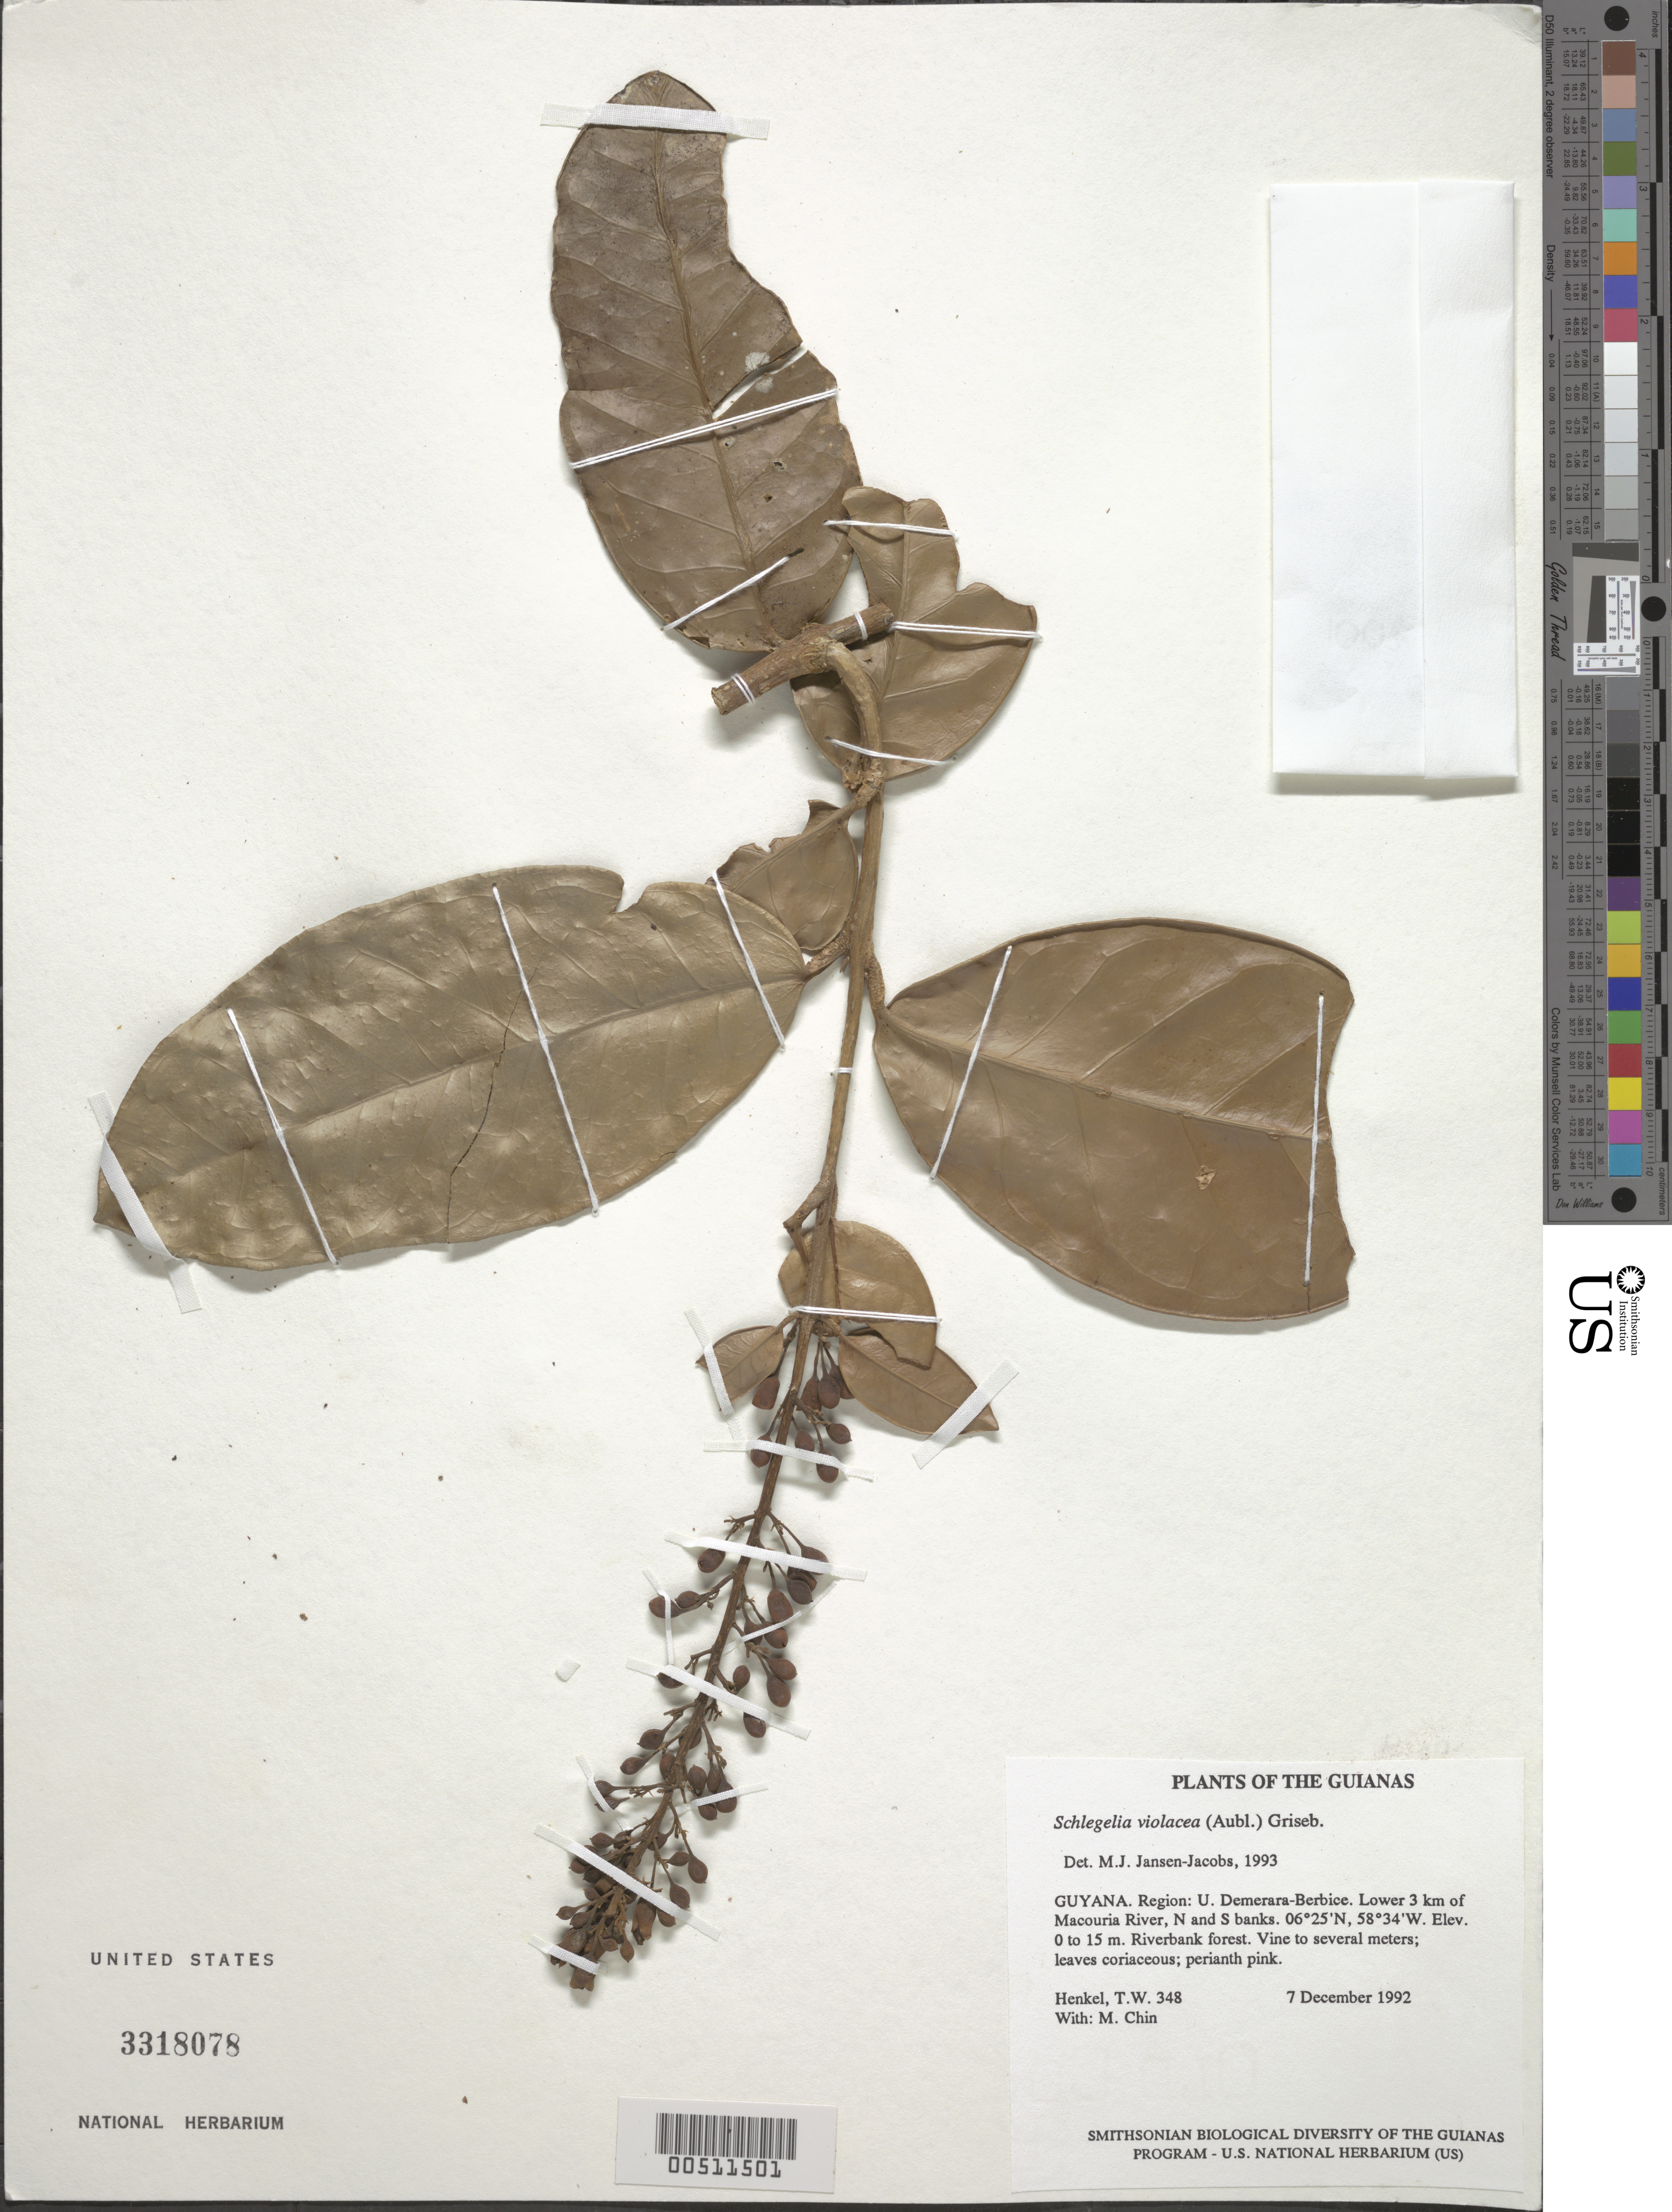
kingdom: Plantae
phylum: Tracheophyta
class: Magnoliopsida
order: Lamiales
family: Schlegeliaceae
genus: Schlegelia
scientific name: Schlegelia violacea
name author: (Aubl.) Griseb.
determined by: Jansen-Jacobs, M. J., (U), Nationaal Herbarium Nederland, Utrecht University branch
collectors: T. Henkel & M. Chin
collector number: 348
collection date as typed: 7 December 1992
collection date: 1992-12-07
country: Guyana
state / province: U. Demerara-Berbice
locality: Lower 3 km of Macouria River, N and S banks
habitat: Riverbank forest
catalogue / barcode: US 3318078